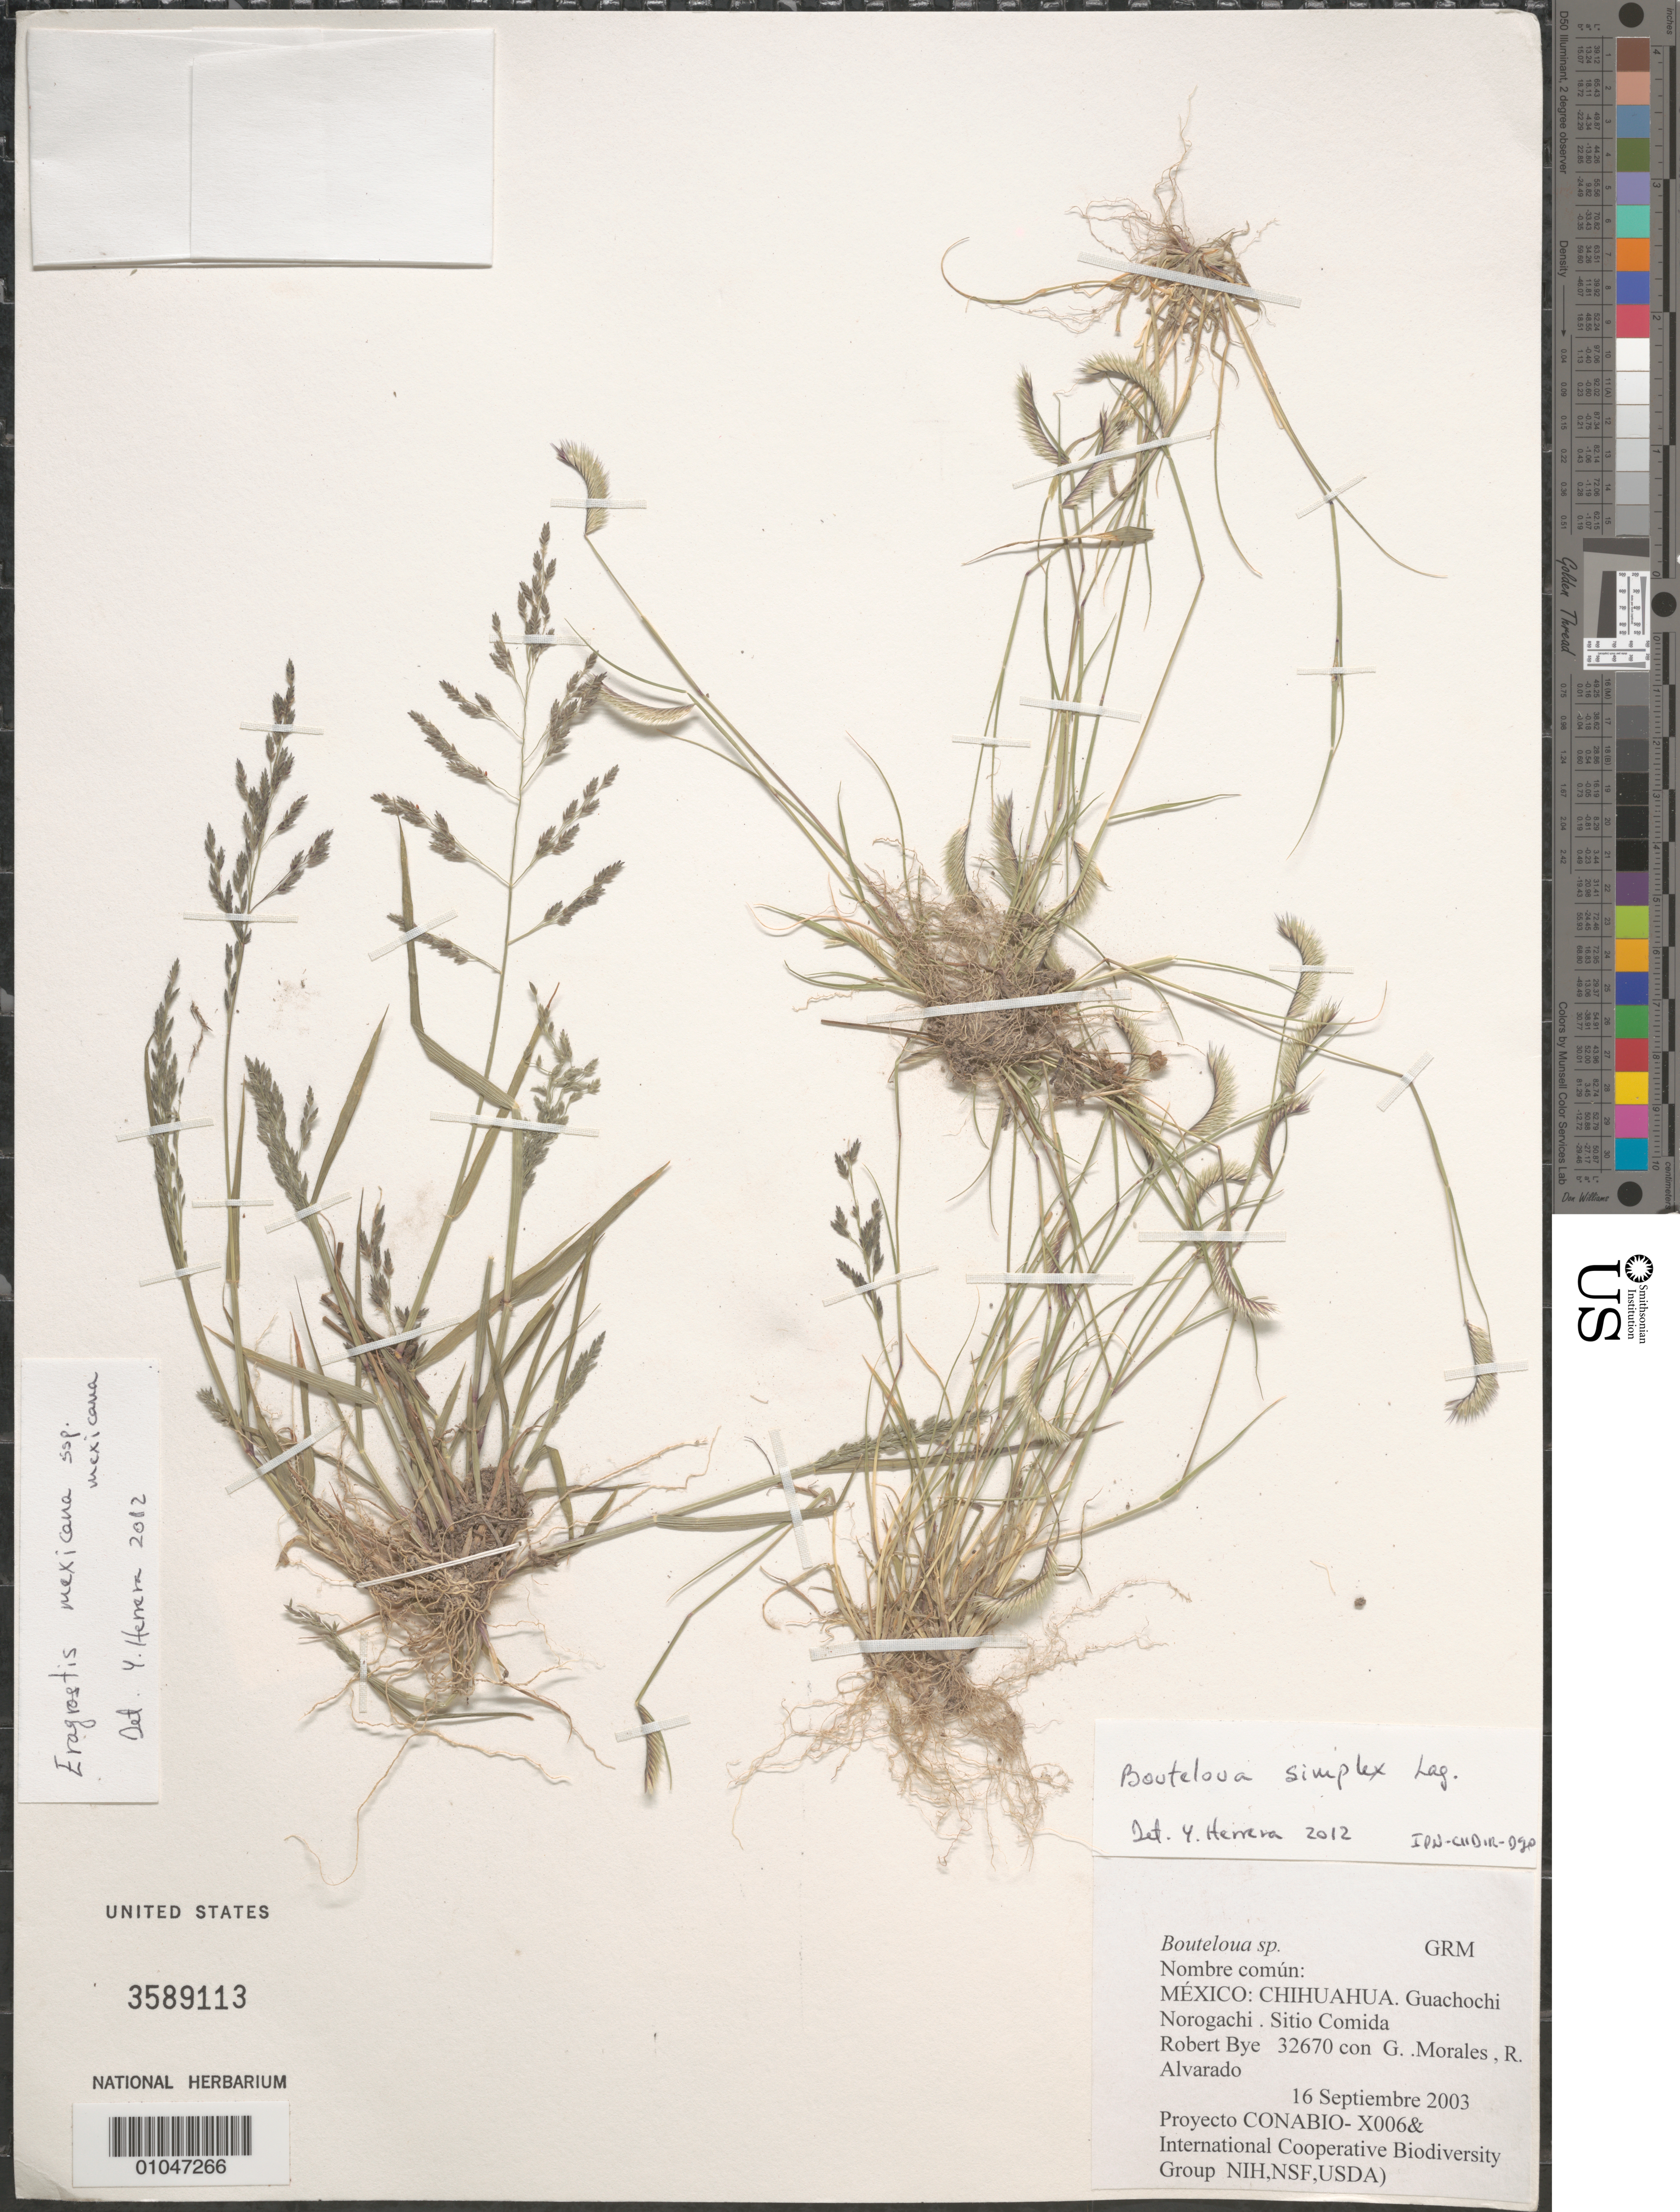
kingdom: Plantae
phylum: Tracheophyta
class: Liliopsida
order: Poales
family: Poaceae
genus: Bouteloua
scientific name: Bouteloua simplex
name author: Lag.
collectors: R. A. Bye, G. Morales & R. Alvarado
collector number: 32670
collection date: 2003-09-16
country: Mexico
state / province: Chihuahua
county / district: Guachochi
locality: Sitio Comida, Norogachi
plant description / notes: Mixed collectionalso on sheet Eragrostis mexicana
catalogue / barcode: US 3589113